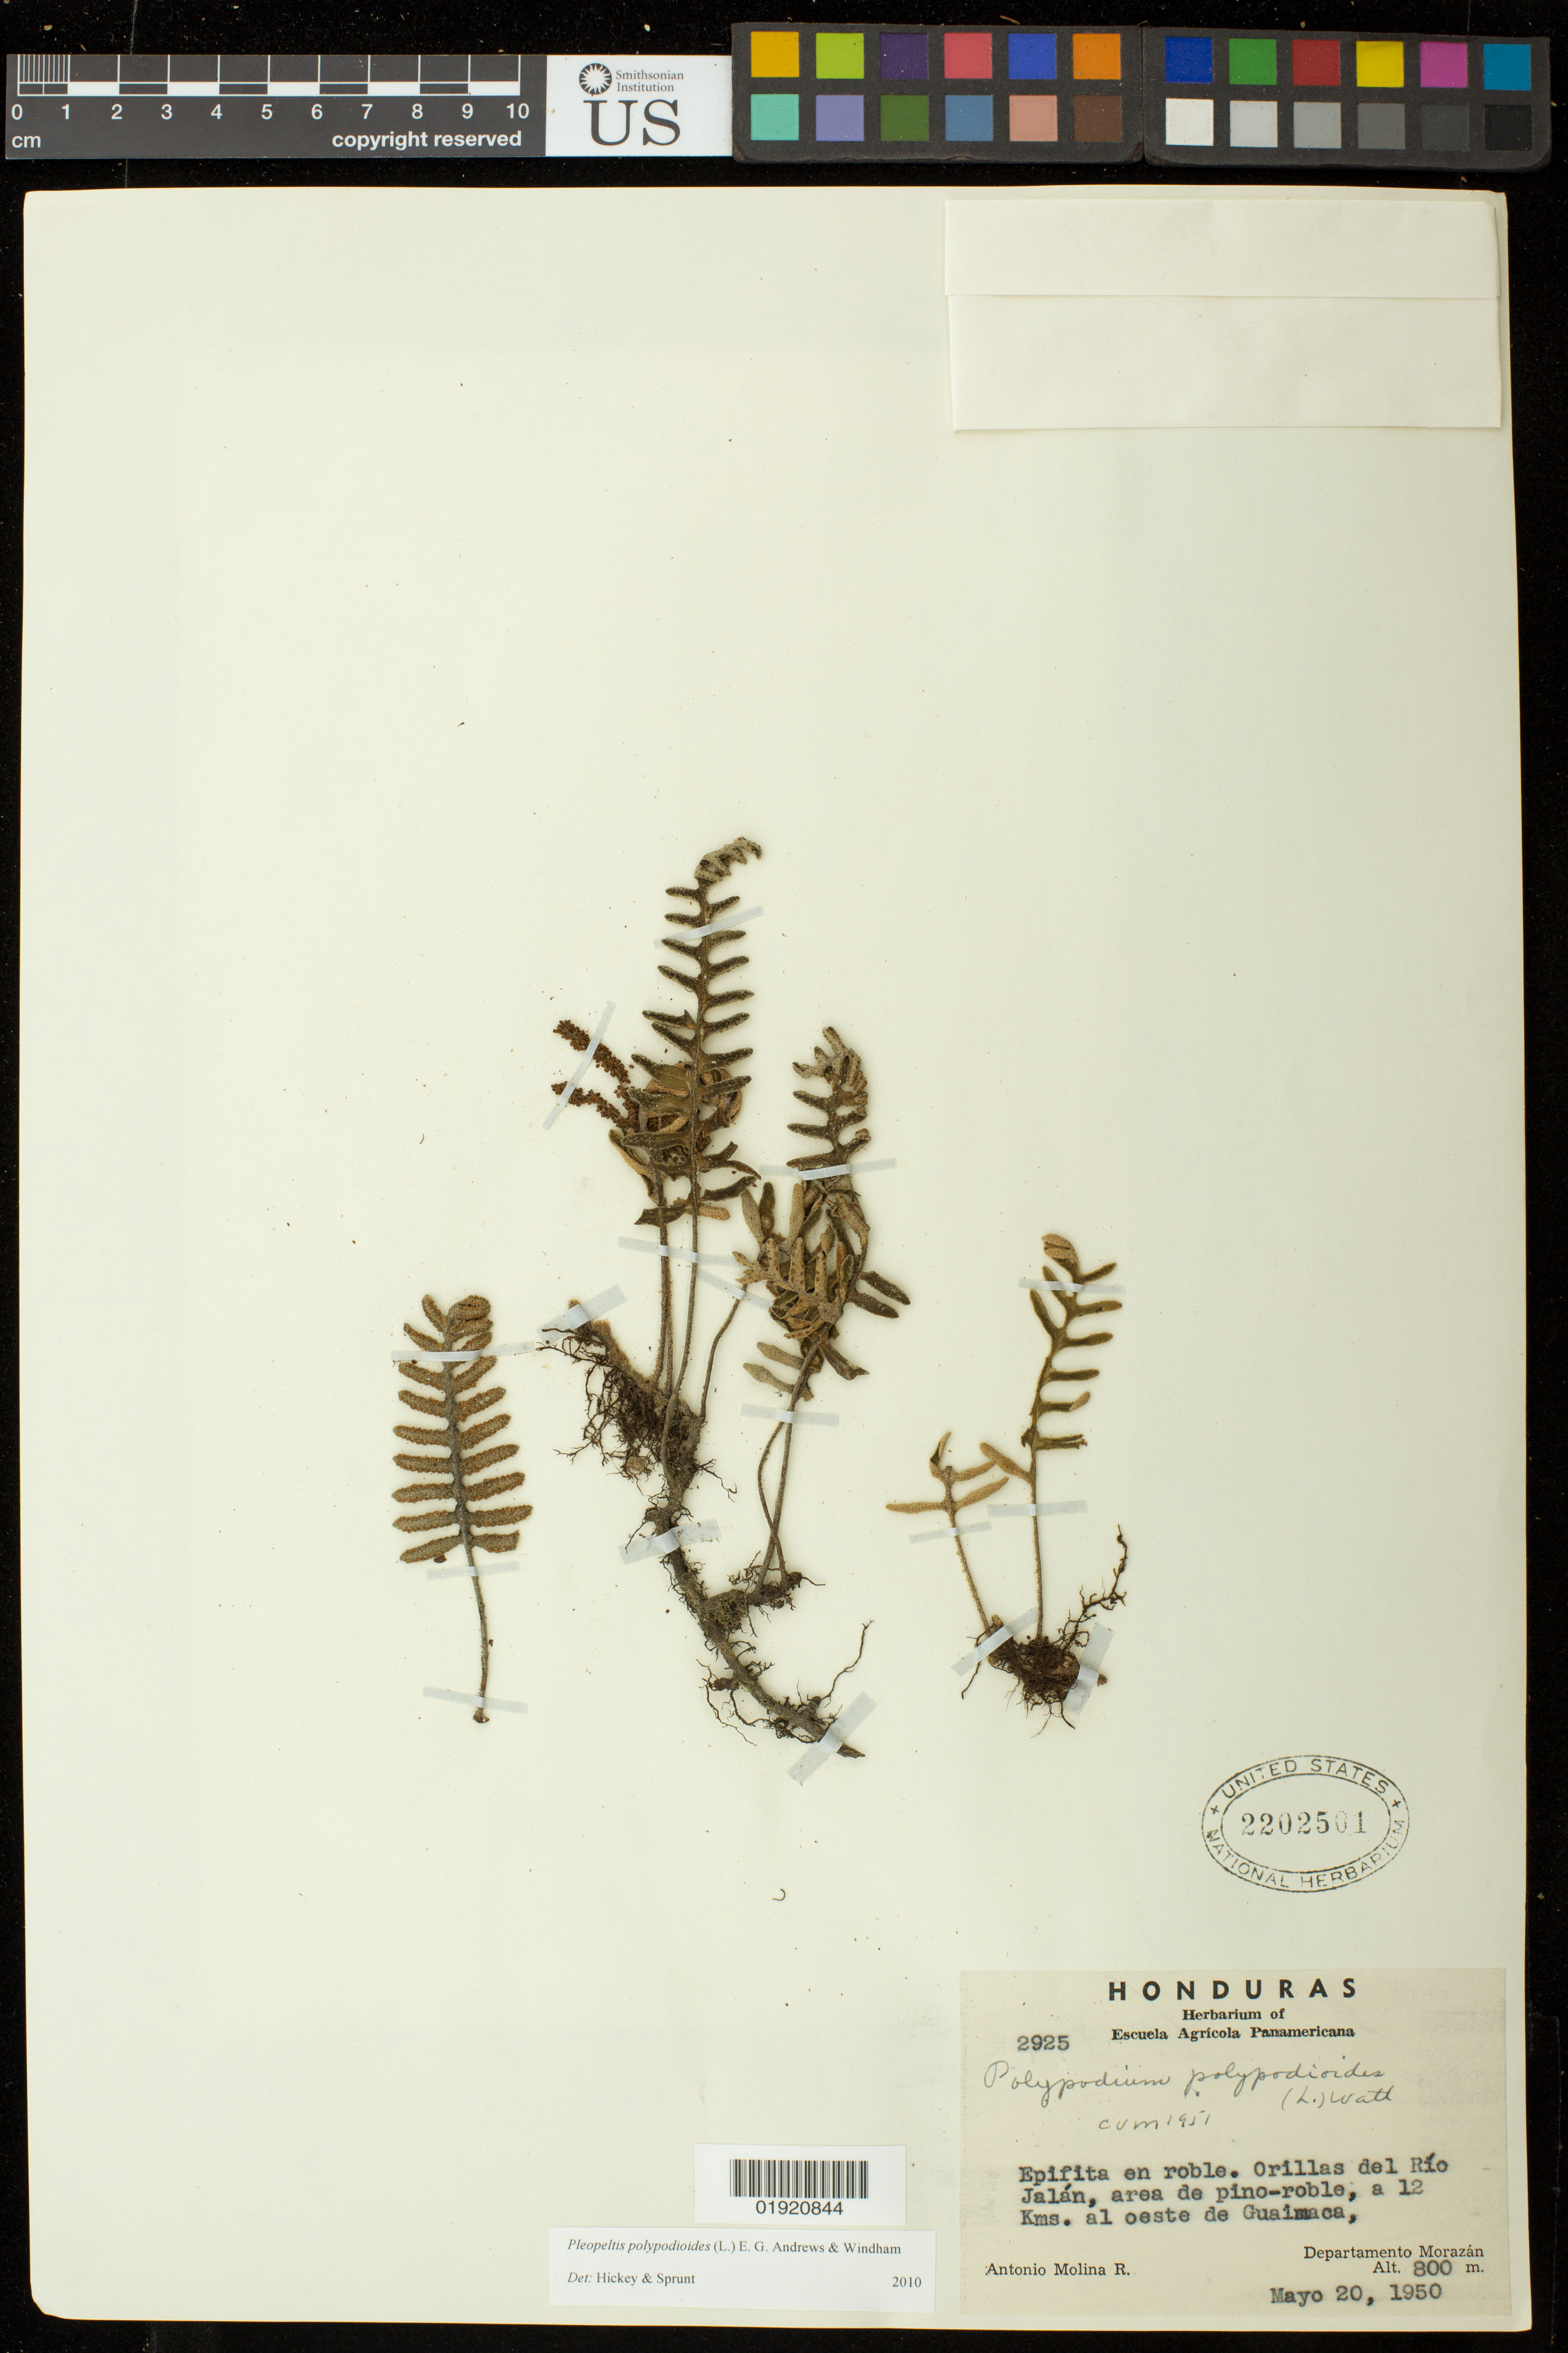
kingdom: Plantae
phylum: Tracheophyta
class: Polypodiopsida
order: Polypodiales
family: Polypodiaceae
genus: Pleopeltis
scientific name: Pleopeltis polypodioides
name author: (L.) E.G. Andrews & Windham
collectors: A. Molina R.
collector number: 2925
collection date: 1950-05-20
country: Honduras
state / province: Fco. Morazán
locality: Honduras. Departamento Morazan. 12 kms. al oeste de Guimaca.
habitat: Orillas del Rio Jalan, area de pino-roble.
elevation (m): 800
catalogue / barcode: US 2202501